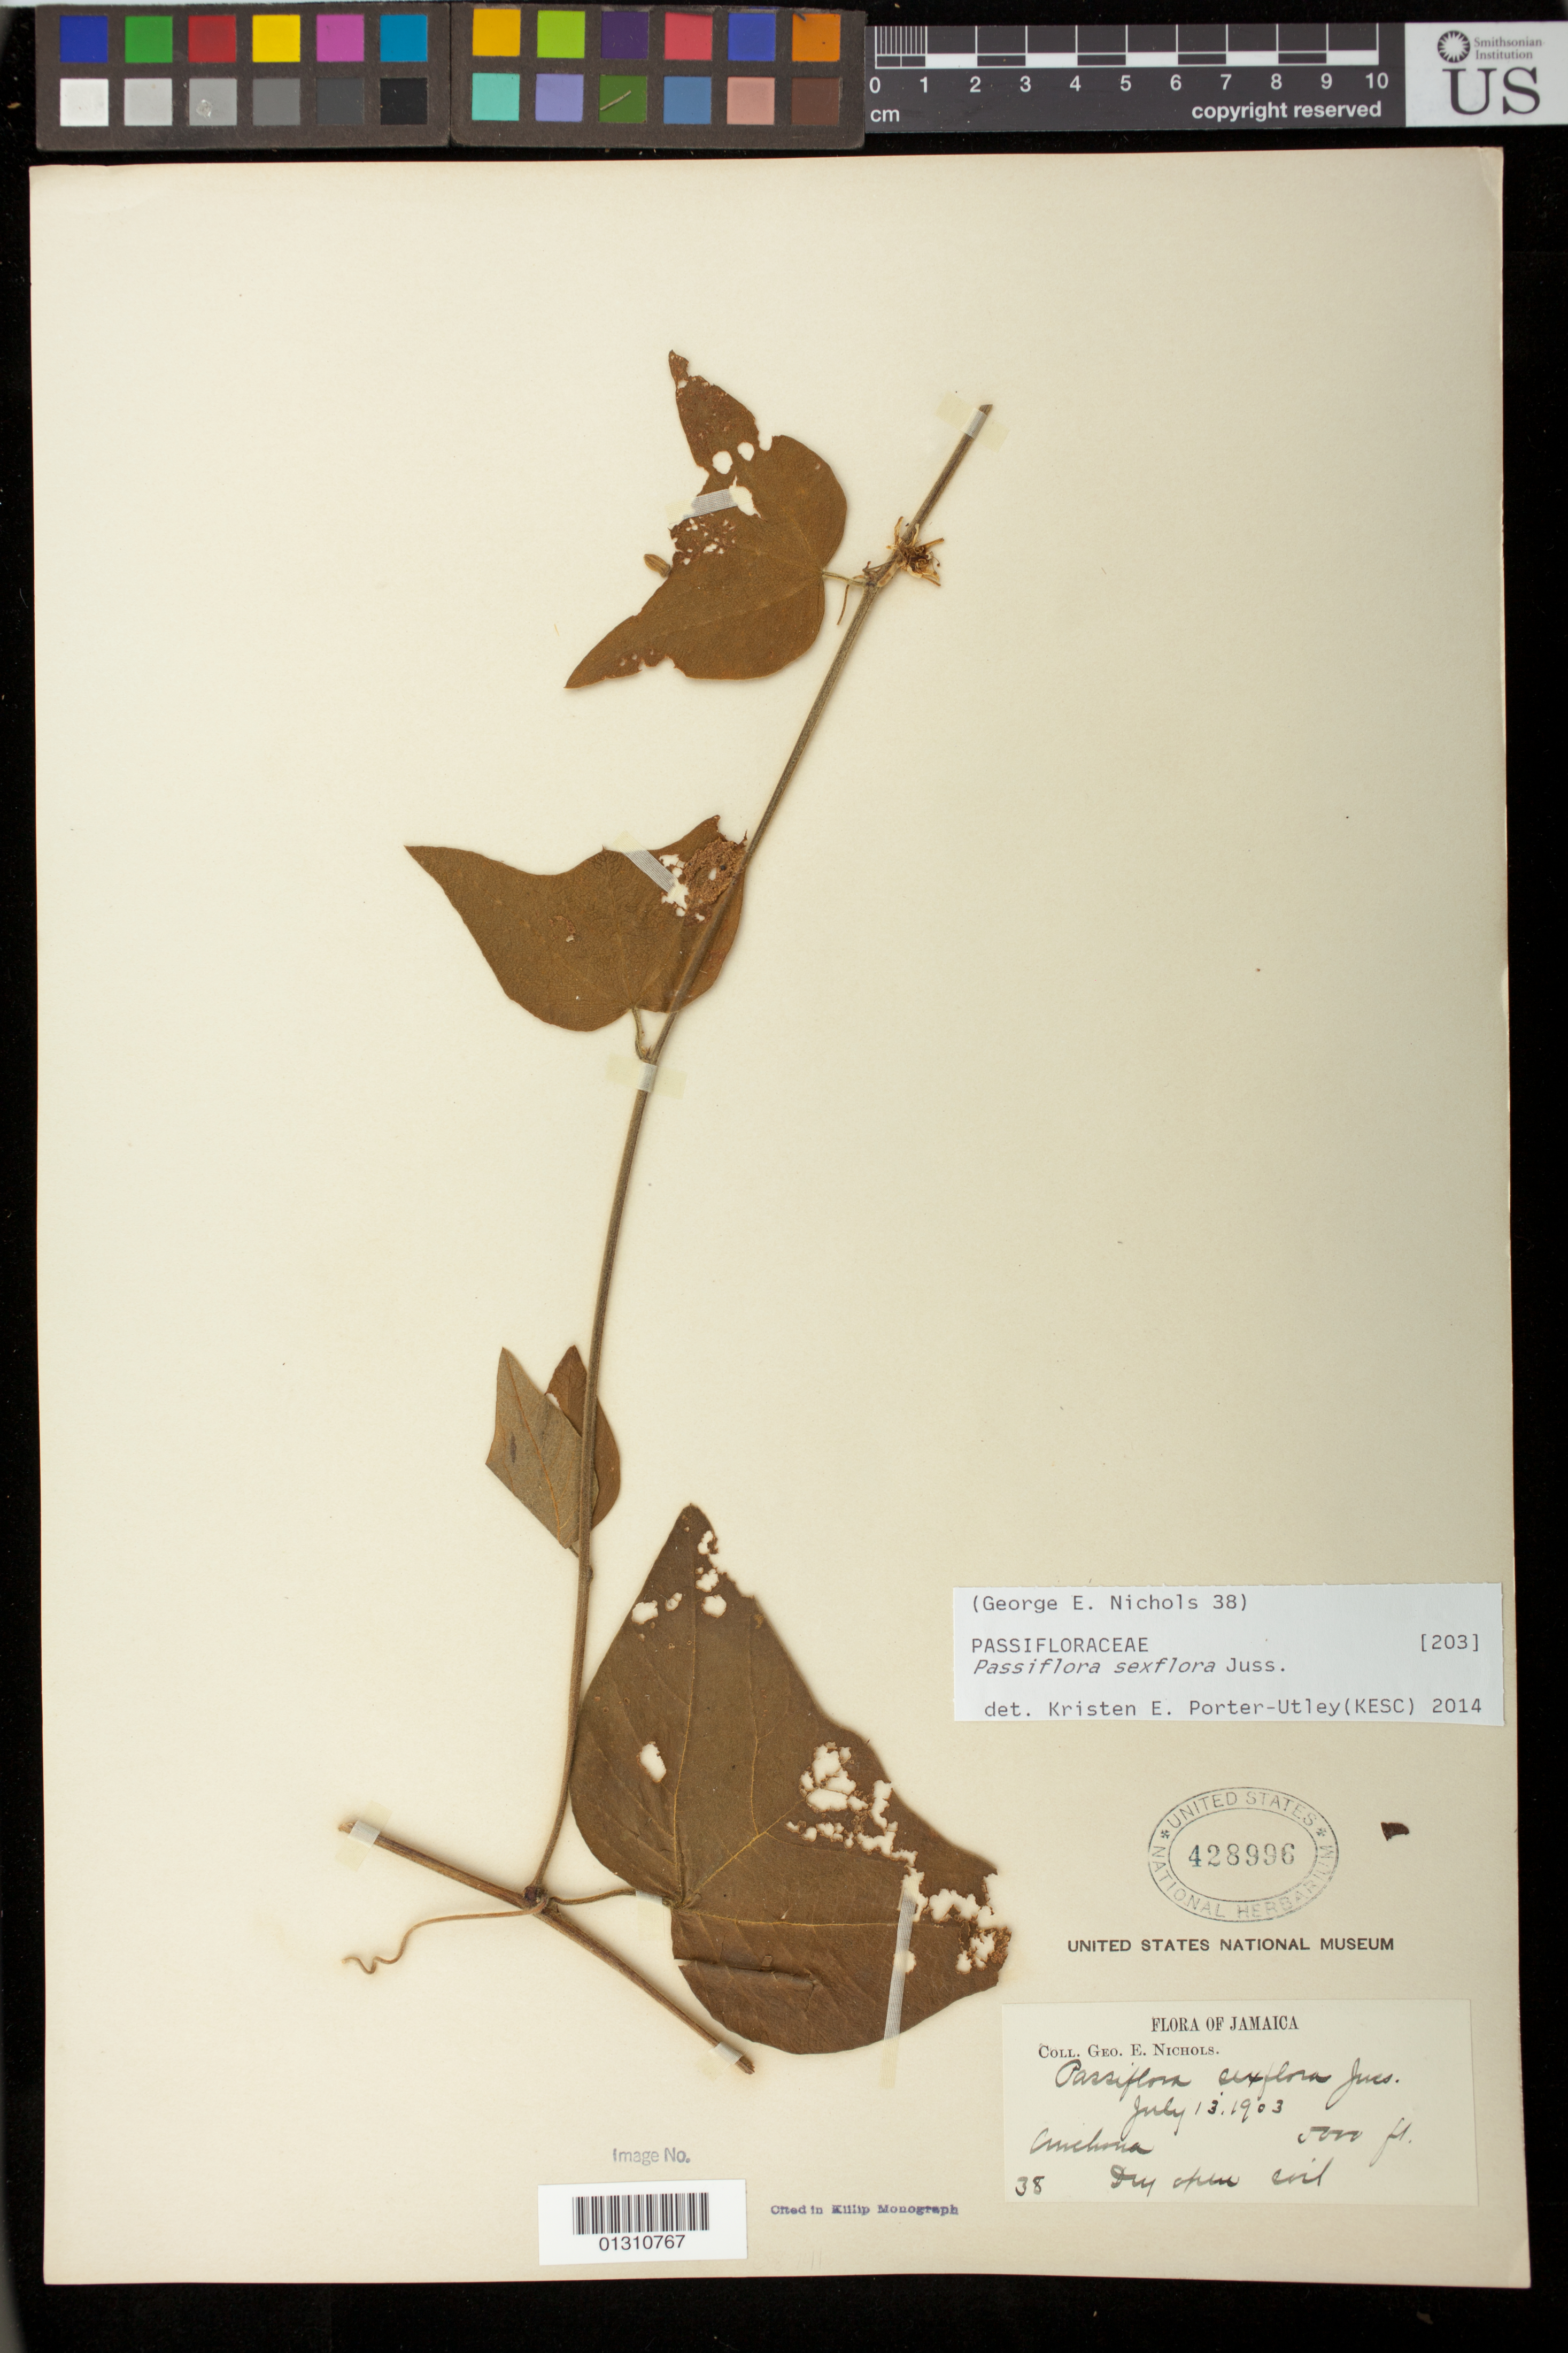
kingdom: Plantae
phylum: Tracheophyta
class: Magnoliopsida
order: Malpighiales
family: Passifloraceae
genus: Passiflora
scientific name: Passiflora sexflora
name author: Juss.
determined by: Porter-Utley, Kristen E.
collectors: G. E. Nichols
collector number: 38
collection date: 1903-07-13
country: Jamaica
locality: Cinchona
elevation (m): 1524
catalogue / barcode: US 428996